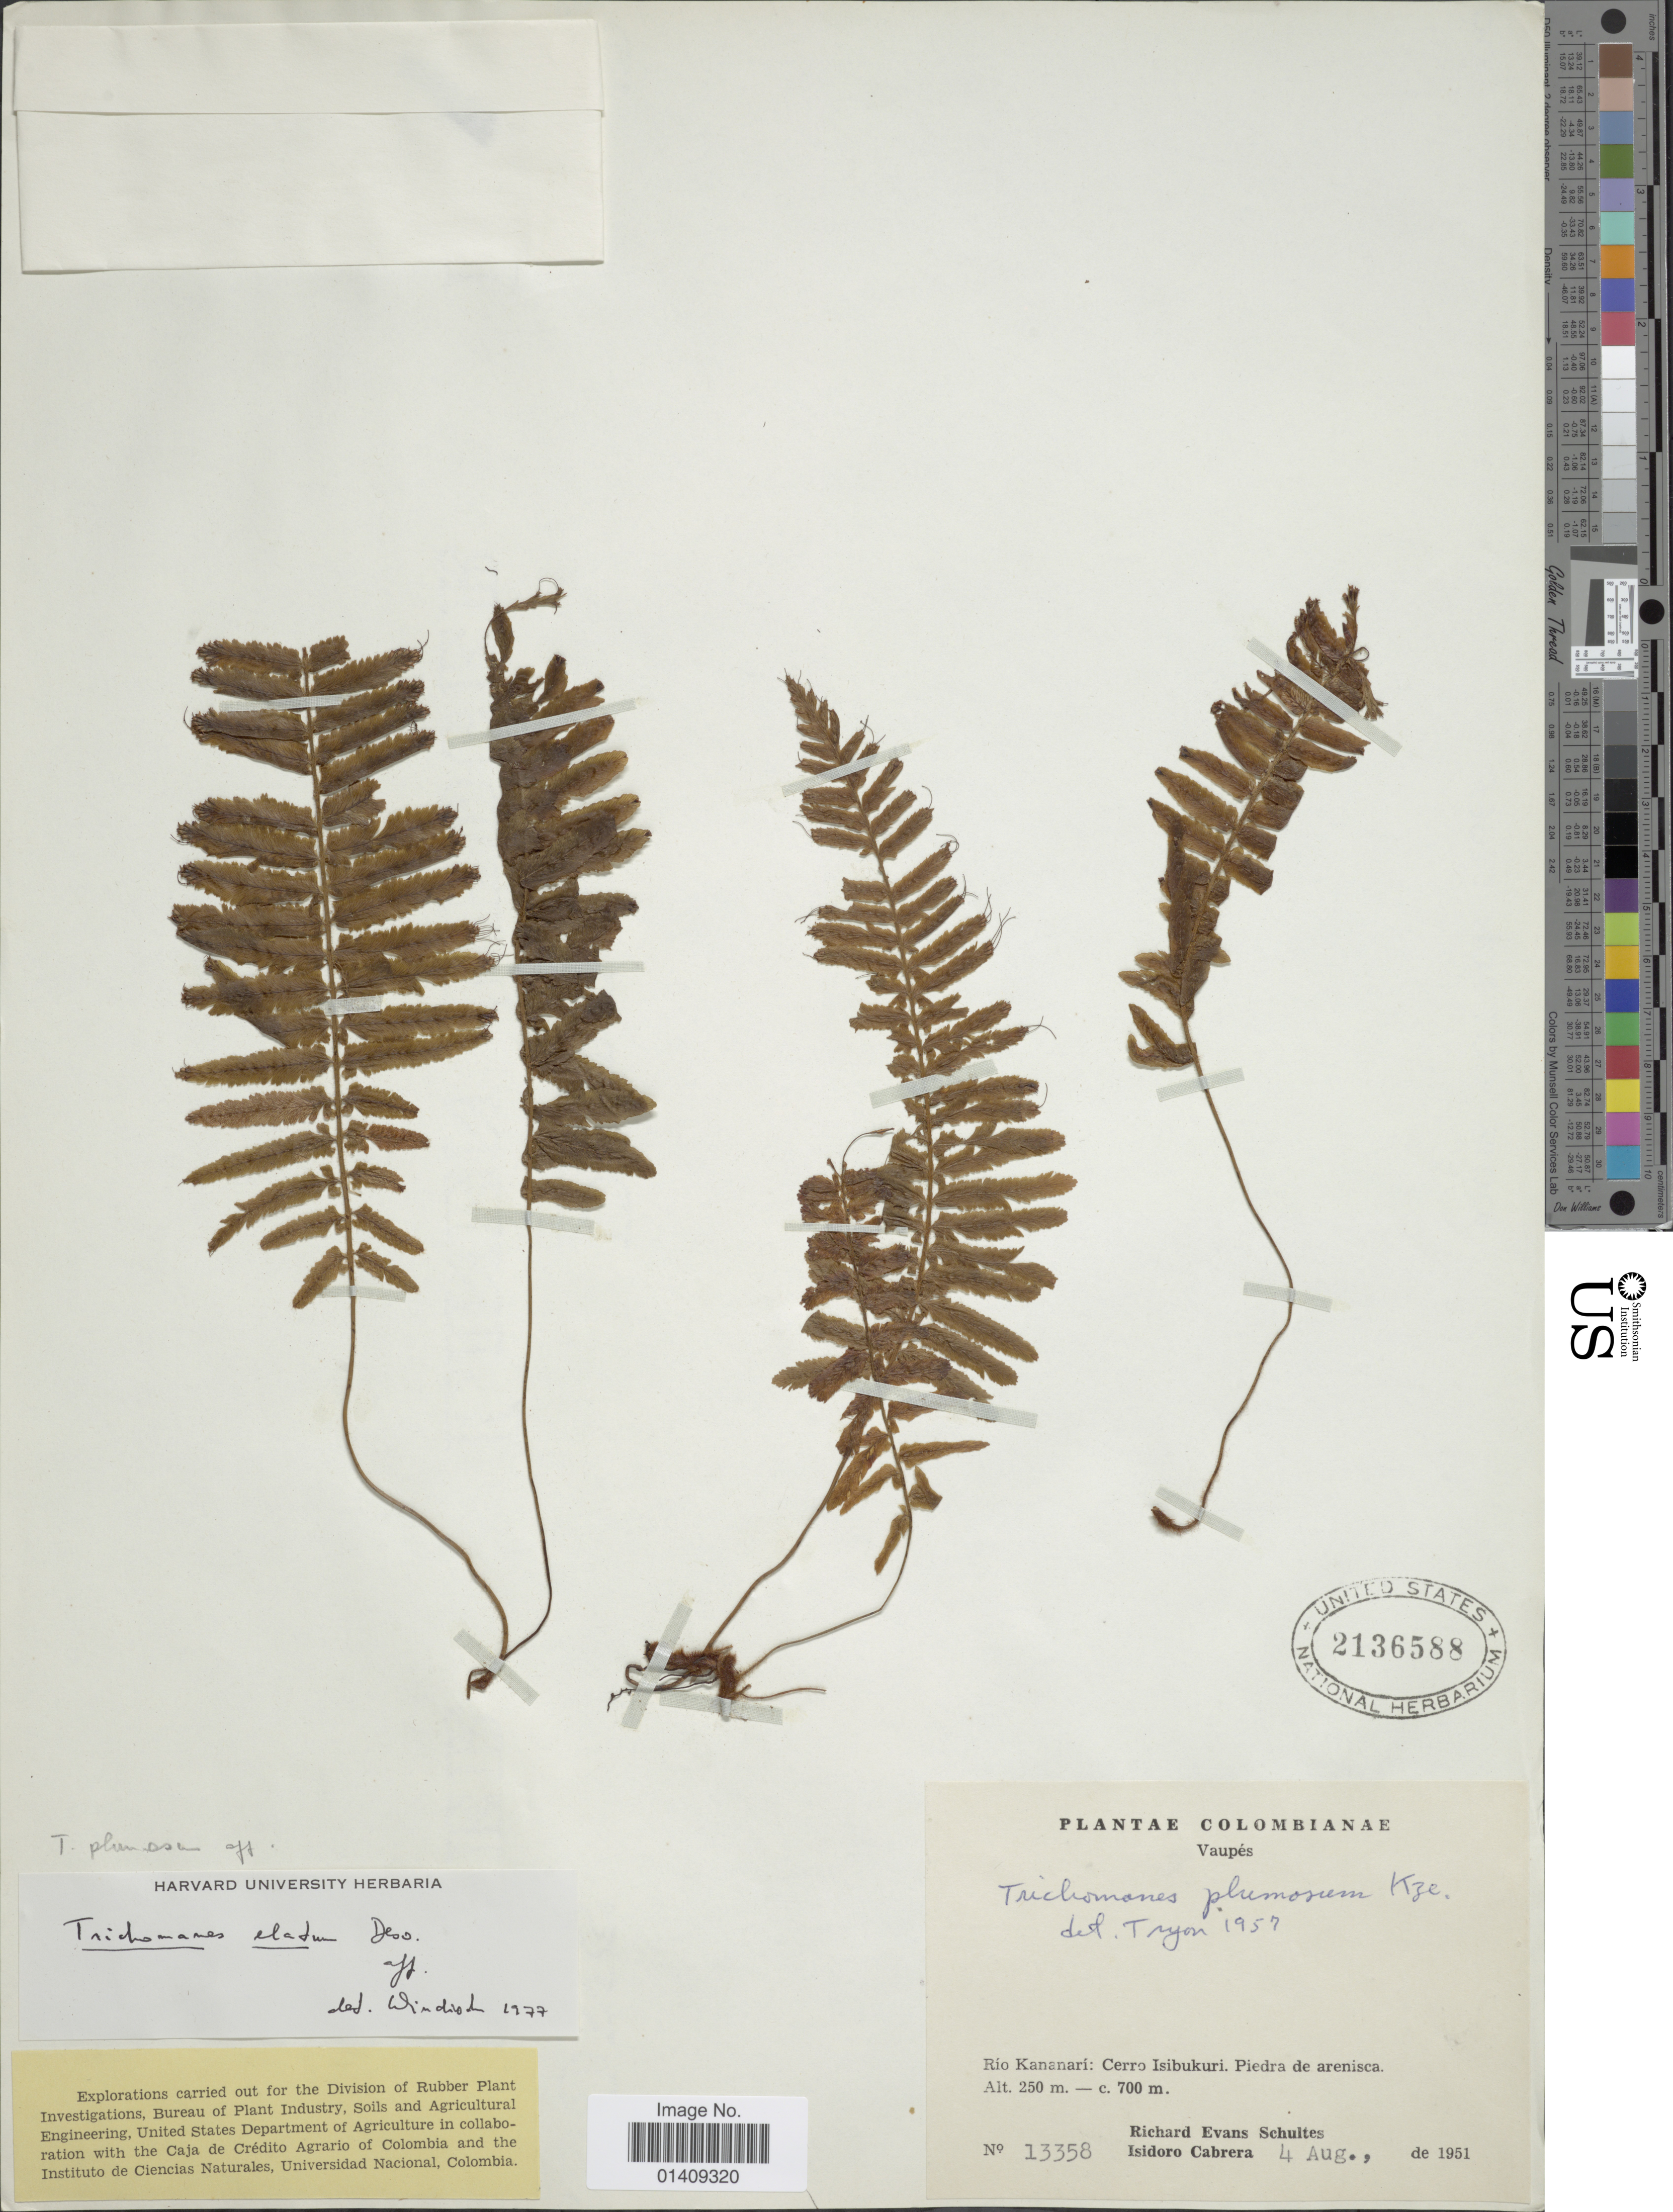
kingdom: Plantae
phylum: Tracheophyta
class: Polypodiopsida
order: Hymenophyllales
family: Hymenophyllaceae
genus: Trichomanes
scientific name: Trichomanes plumosum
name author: Kunze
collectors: R. E. Schultes & I. Cabrera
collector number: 13358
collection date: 1951-08-04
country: Colombia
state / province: Vaupés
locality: Rio Kananari: Cerro Isibukuri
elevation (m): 250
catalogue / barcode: US 2136588